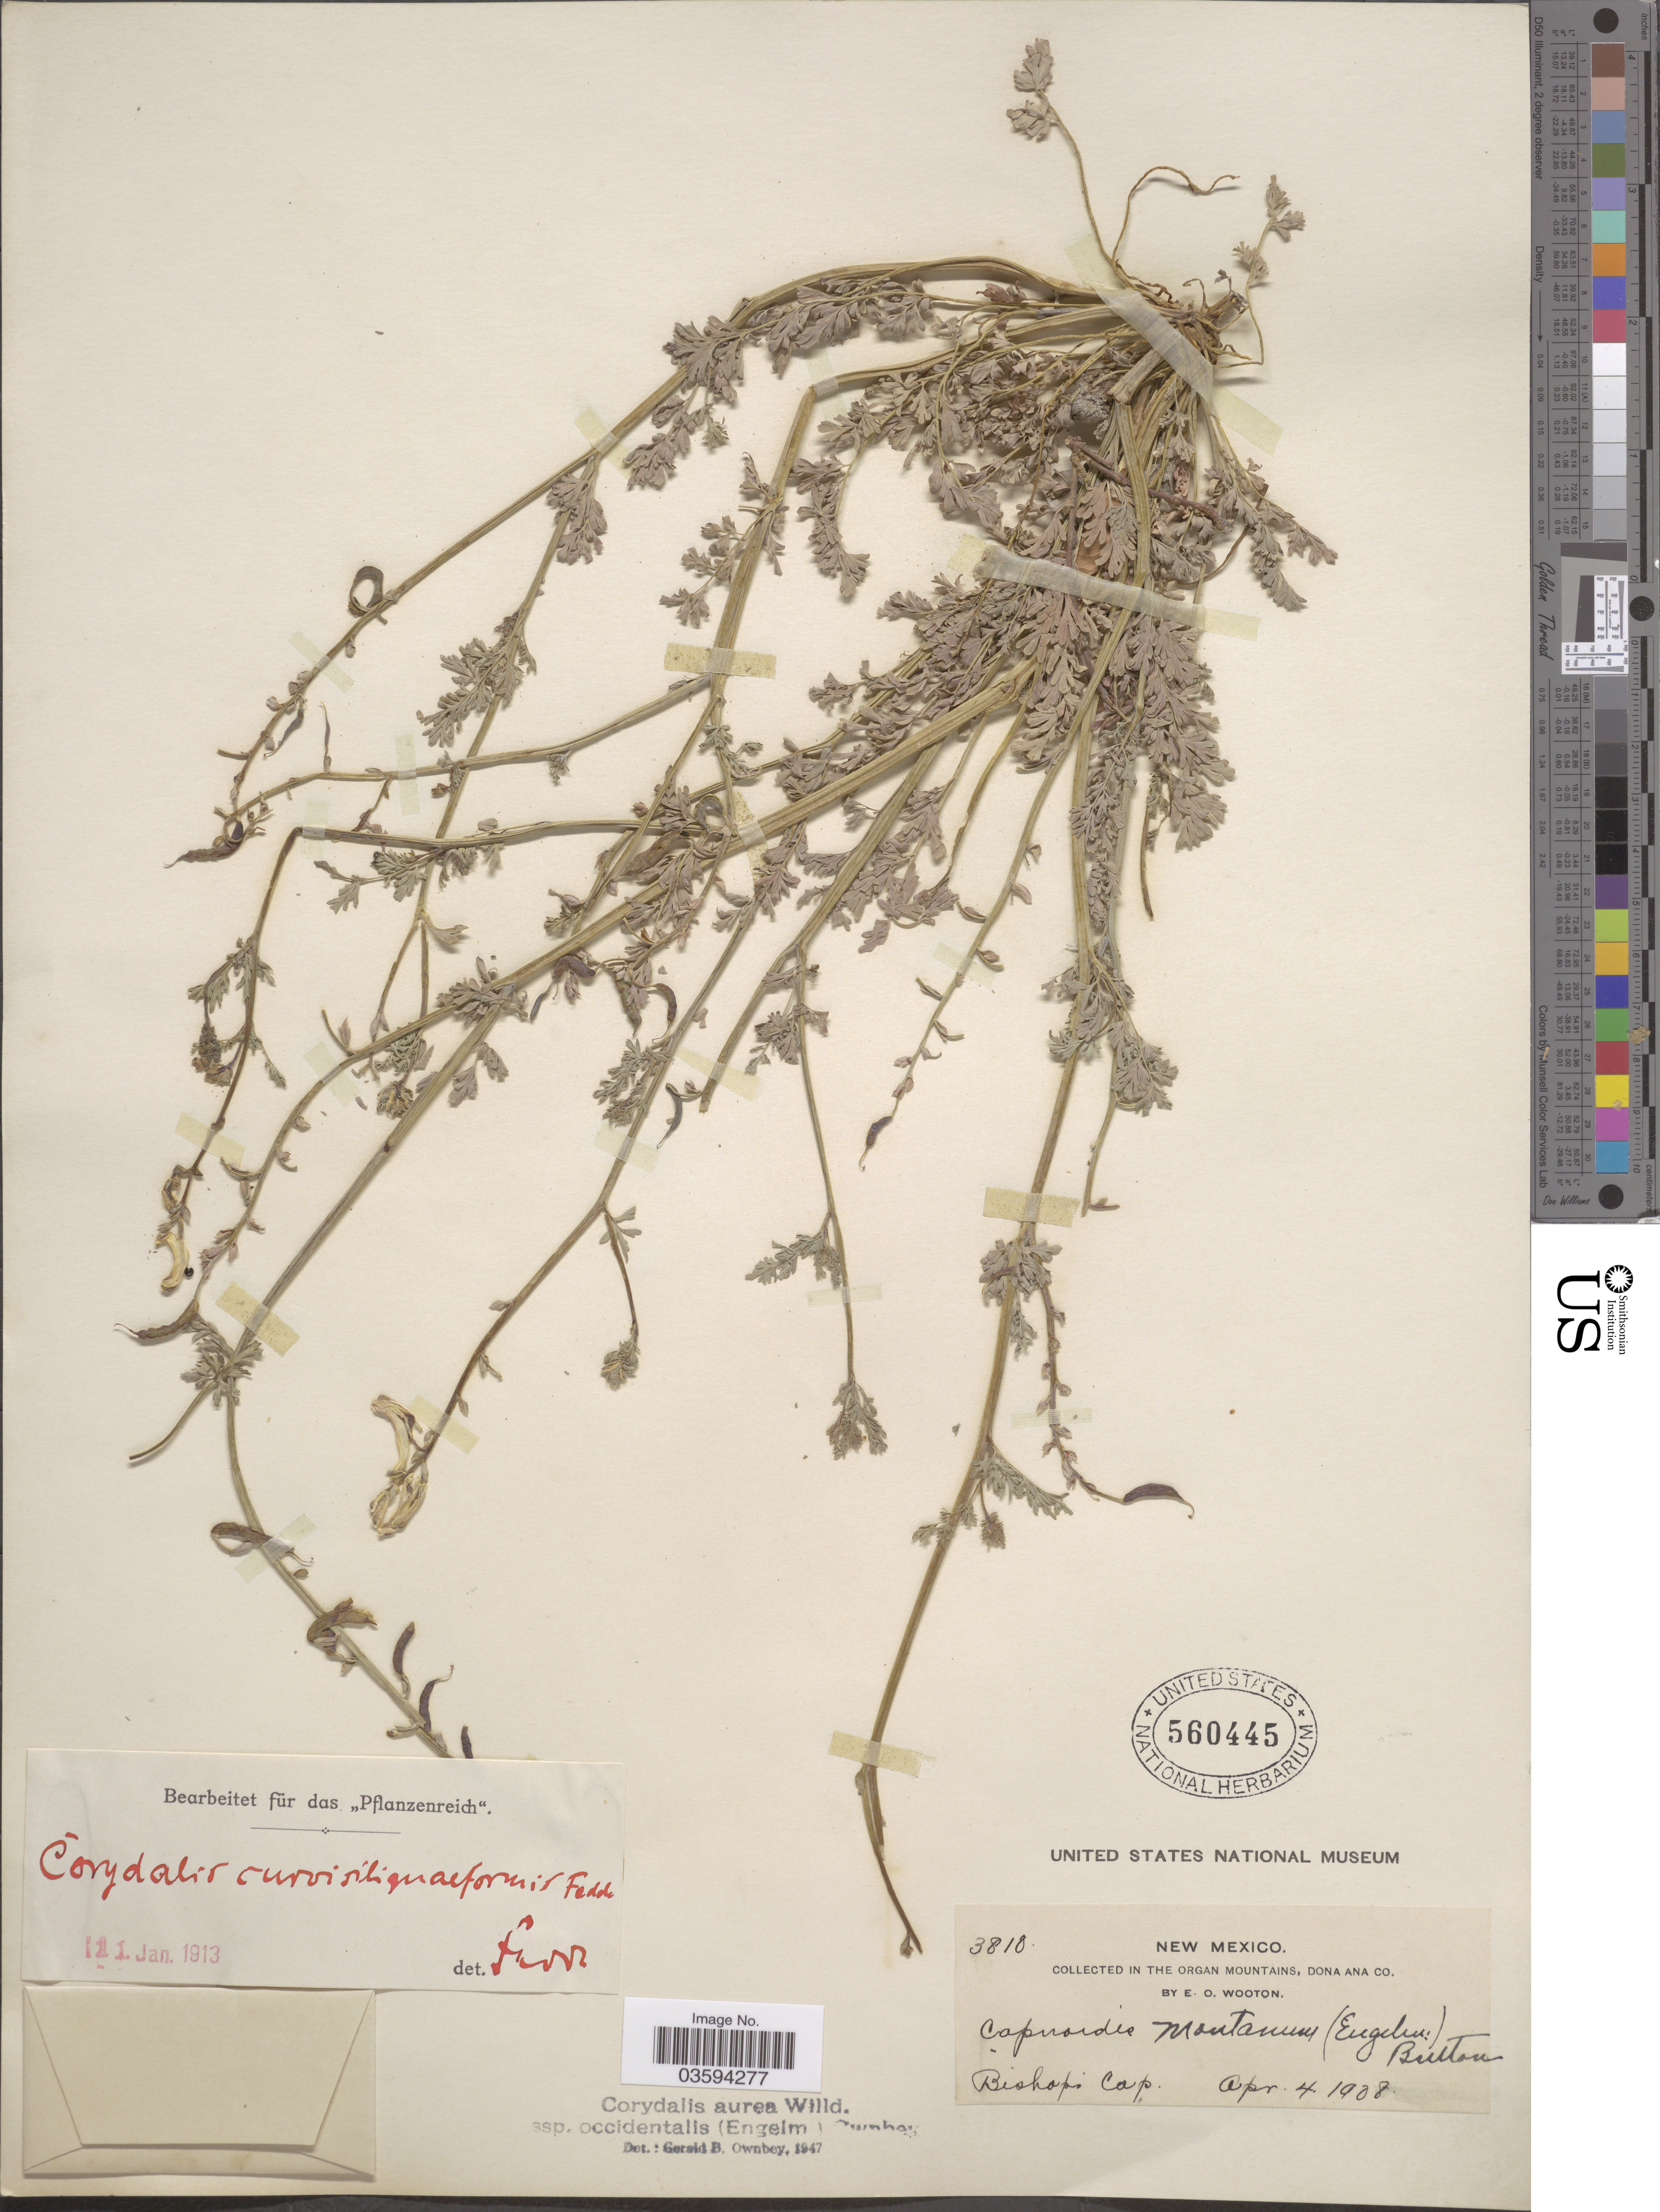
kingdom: Plantae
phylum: Tracheophyta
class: Magnoliopsida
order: Ranunculales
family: Papaveraceae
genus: Corydalis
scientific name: Corydalis aurea subsp. occidentalis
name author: Willd.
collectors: E. O. Wooton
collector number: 3810*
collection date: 1908-04-04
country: United States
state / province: New Mexico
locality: In The Organ Mountains, Dona Ana Co. Bishop Cap.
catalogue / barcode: US 560445